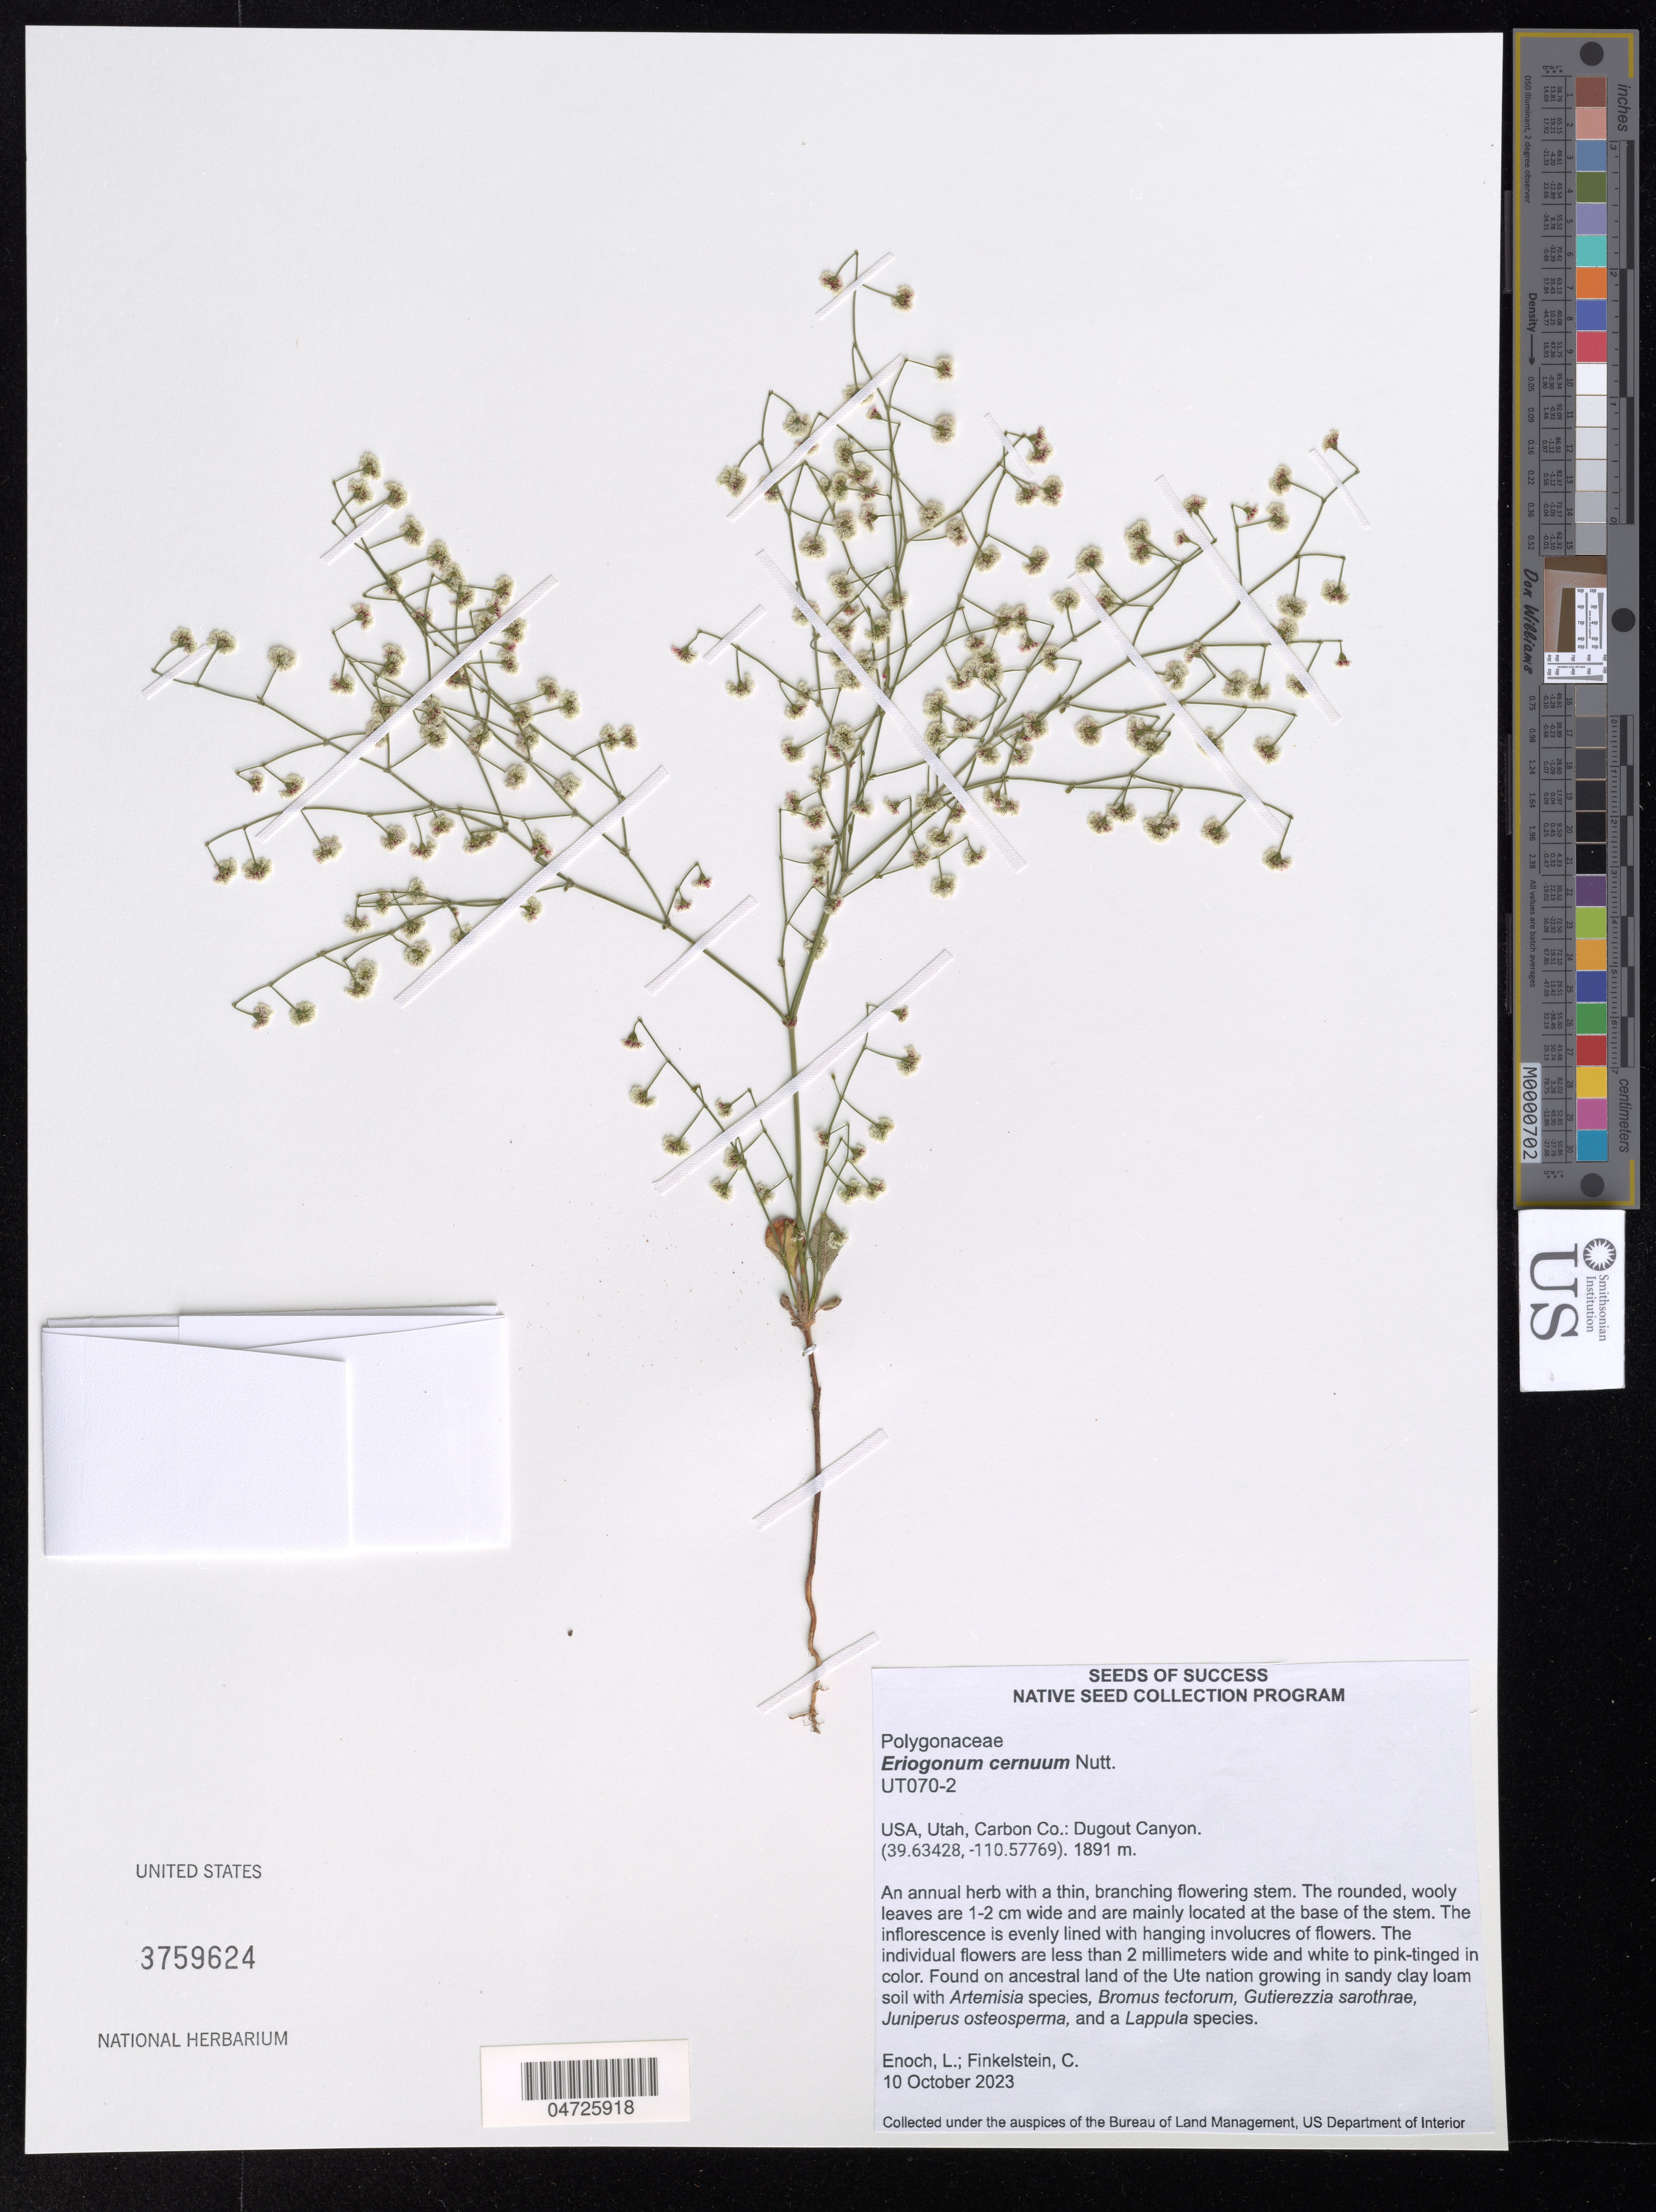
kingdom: Plantae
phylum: Tracheophyta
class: Magnoliopsida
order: Caryophyllales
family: Polygonaceae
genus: Eriogonum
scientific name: Eriogonum cernuum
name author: Nutt.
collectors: L. Enoch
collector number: UT070-2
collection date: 2023-10-10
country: United States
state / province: Utah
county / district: Carbon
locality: Carbon Co.: Dugout Canyon. Found on ancestral land of the Ute nation.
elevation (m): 1891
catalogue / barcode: US 3759624